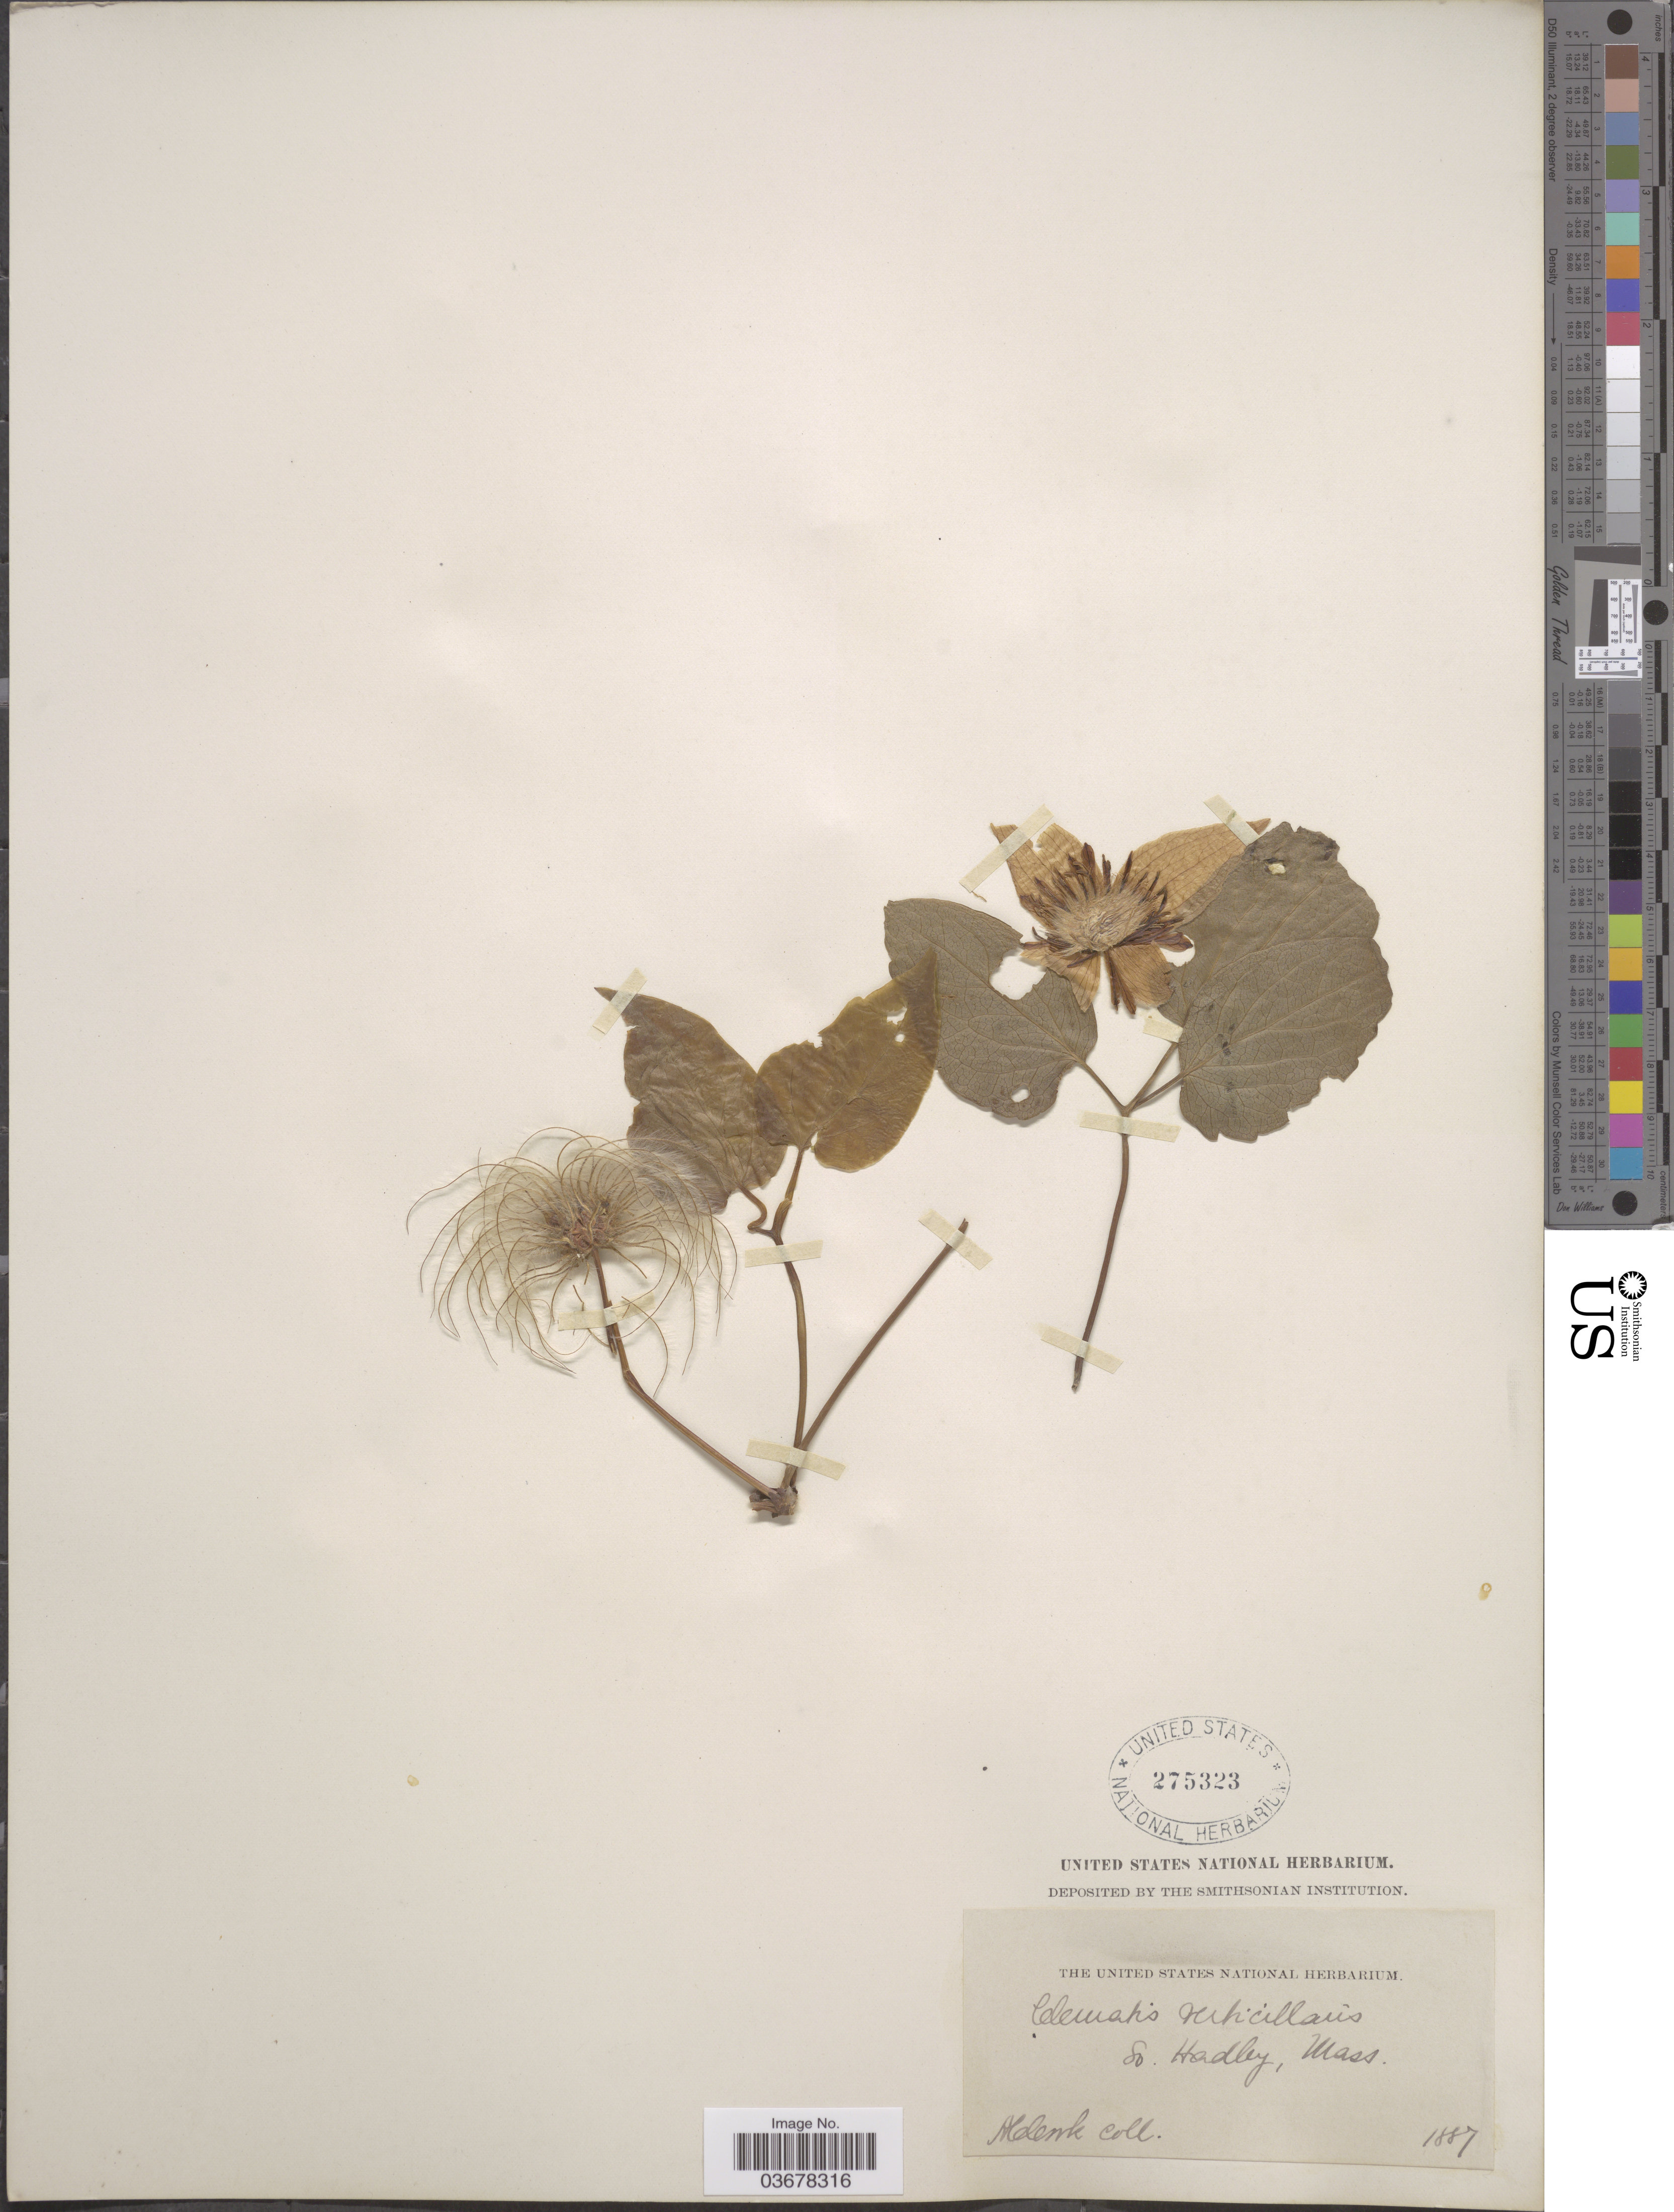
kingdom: Plantae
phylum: Tracheophyta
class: Magnoliopsida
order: Ranunculales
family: Ranunculaceae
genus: Clematis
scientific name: Clematis verticillaris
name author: DC.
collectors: A. Cook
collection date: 1887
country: United States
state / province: Massachusetts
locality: So. Hadley.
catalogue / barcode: US 275323